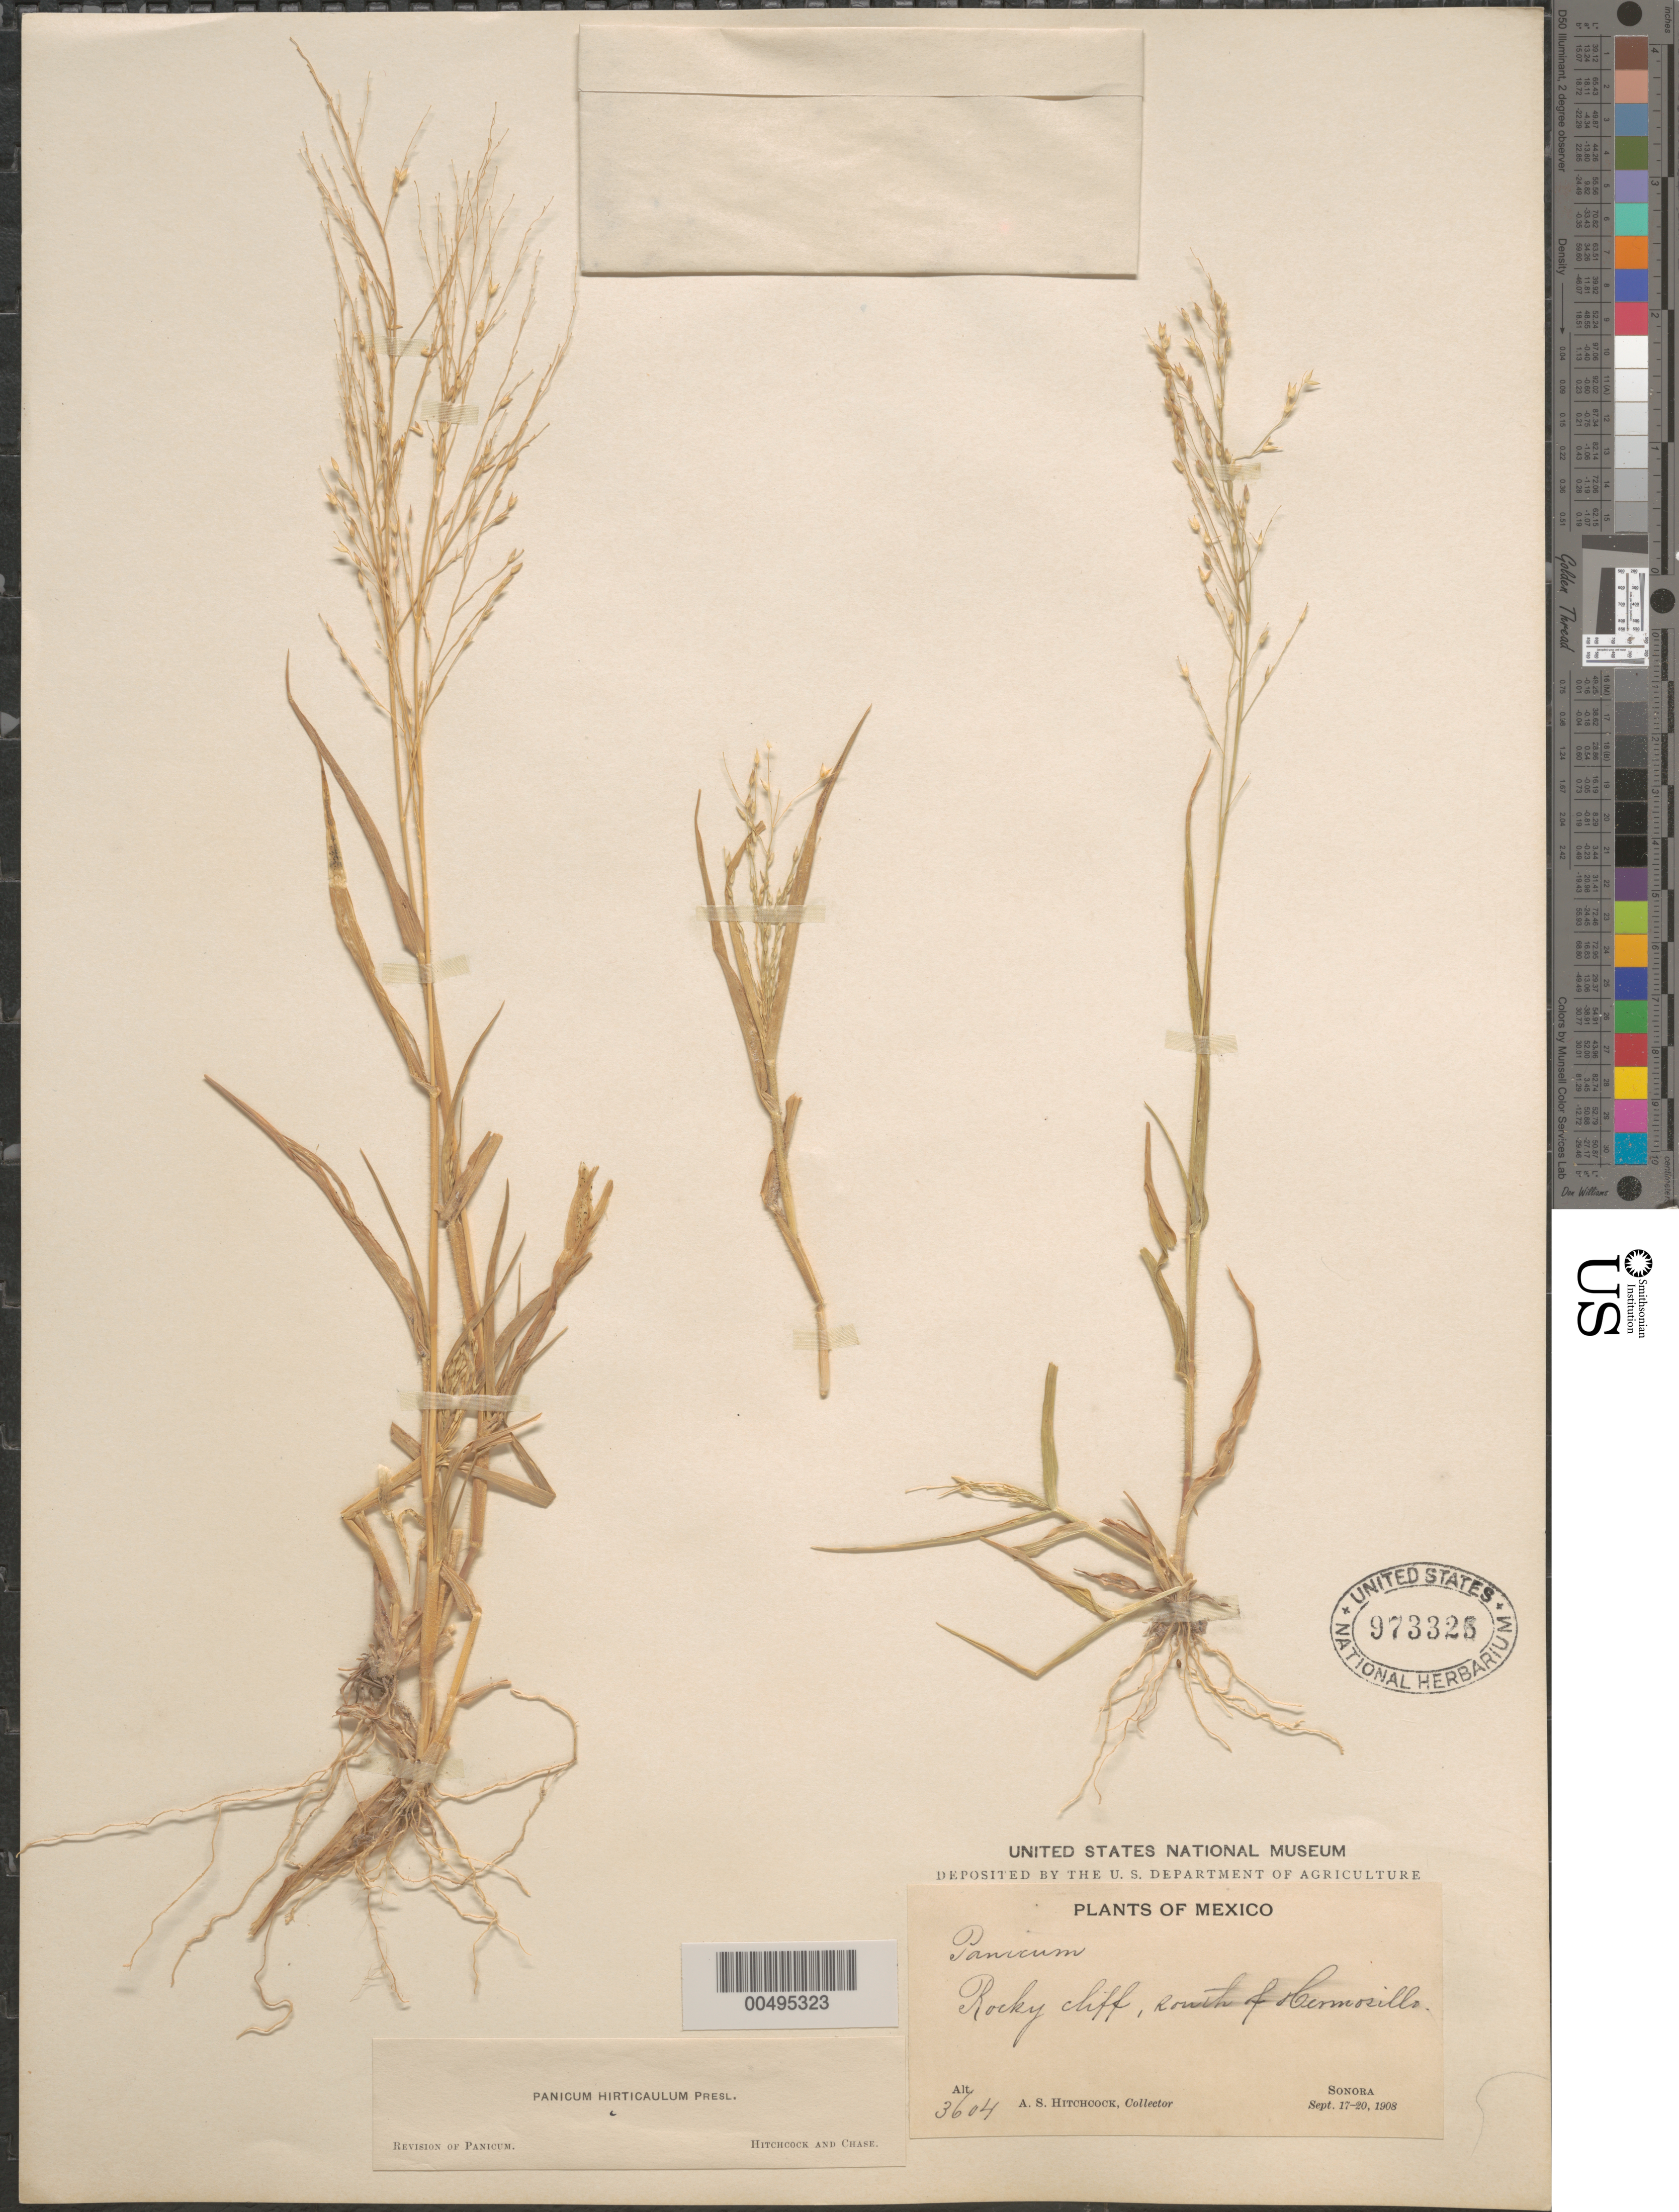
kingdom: Plantae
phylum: Tracheophyta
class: Liliopsida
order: Poales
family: Poaceae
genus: Panicum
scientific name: Panicum hirticaule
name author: J. Presl in C. Presl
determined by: Hitchcock, A. S.; Chase, [M.] A.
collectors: A. S. Hitchcock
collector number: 3604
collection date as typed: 17 Sep 1908 to 20 Sep 1908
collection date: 1908-09-17/1908-09-20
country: Mexico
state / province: Sonora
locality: S of Hermosillo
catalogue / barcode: US 973325